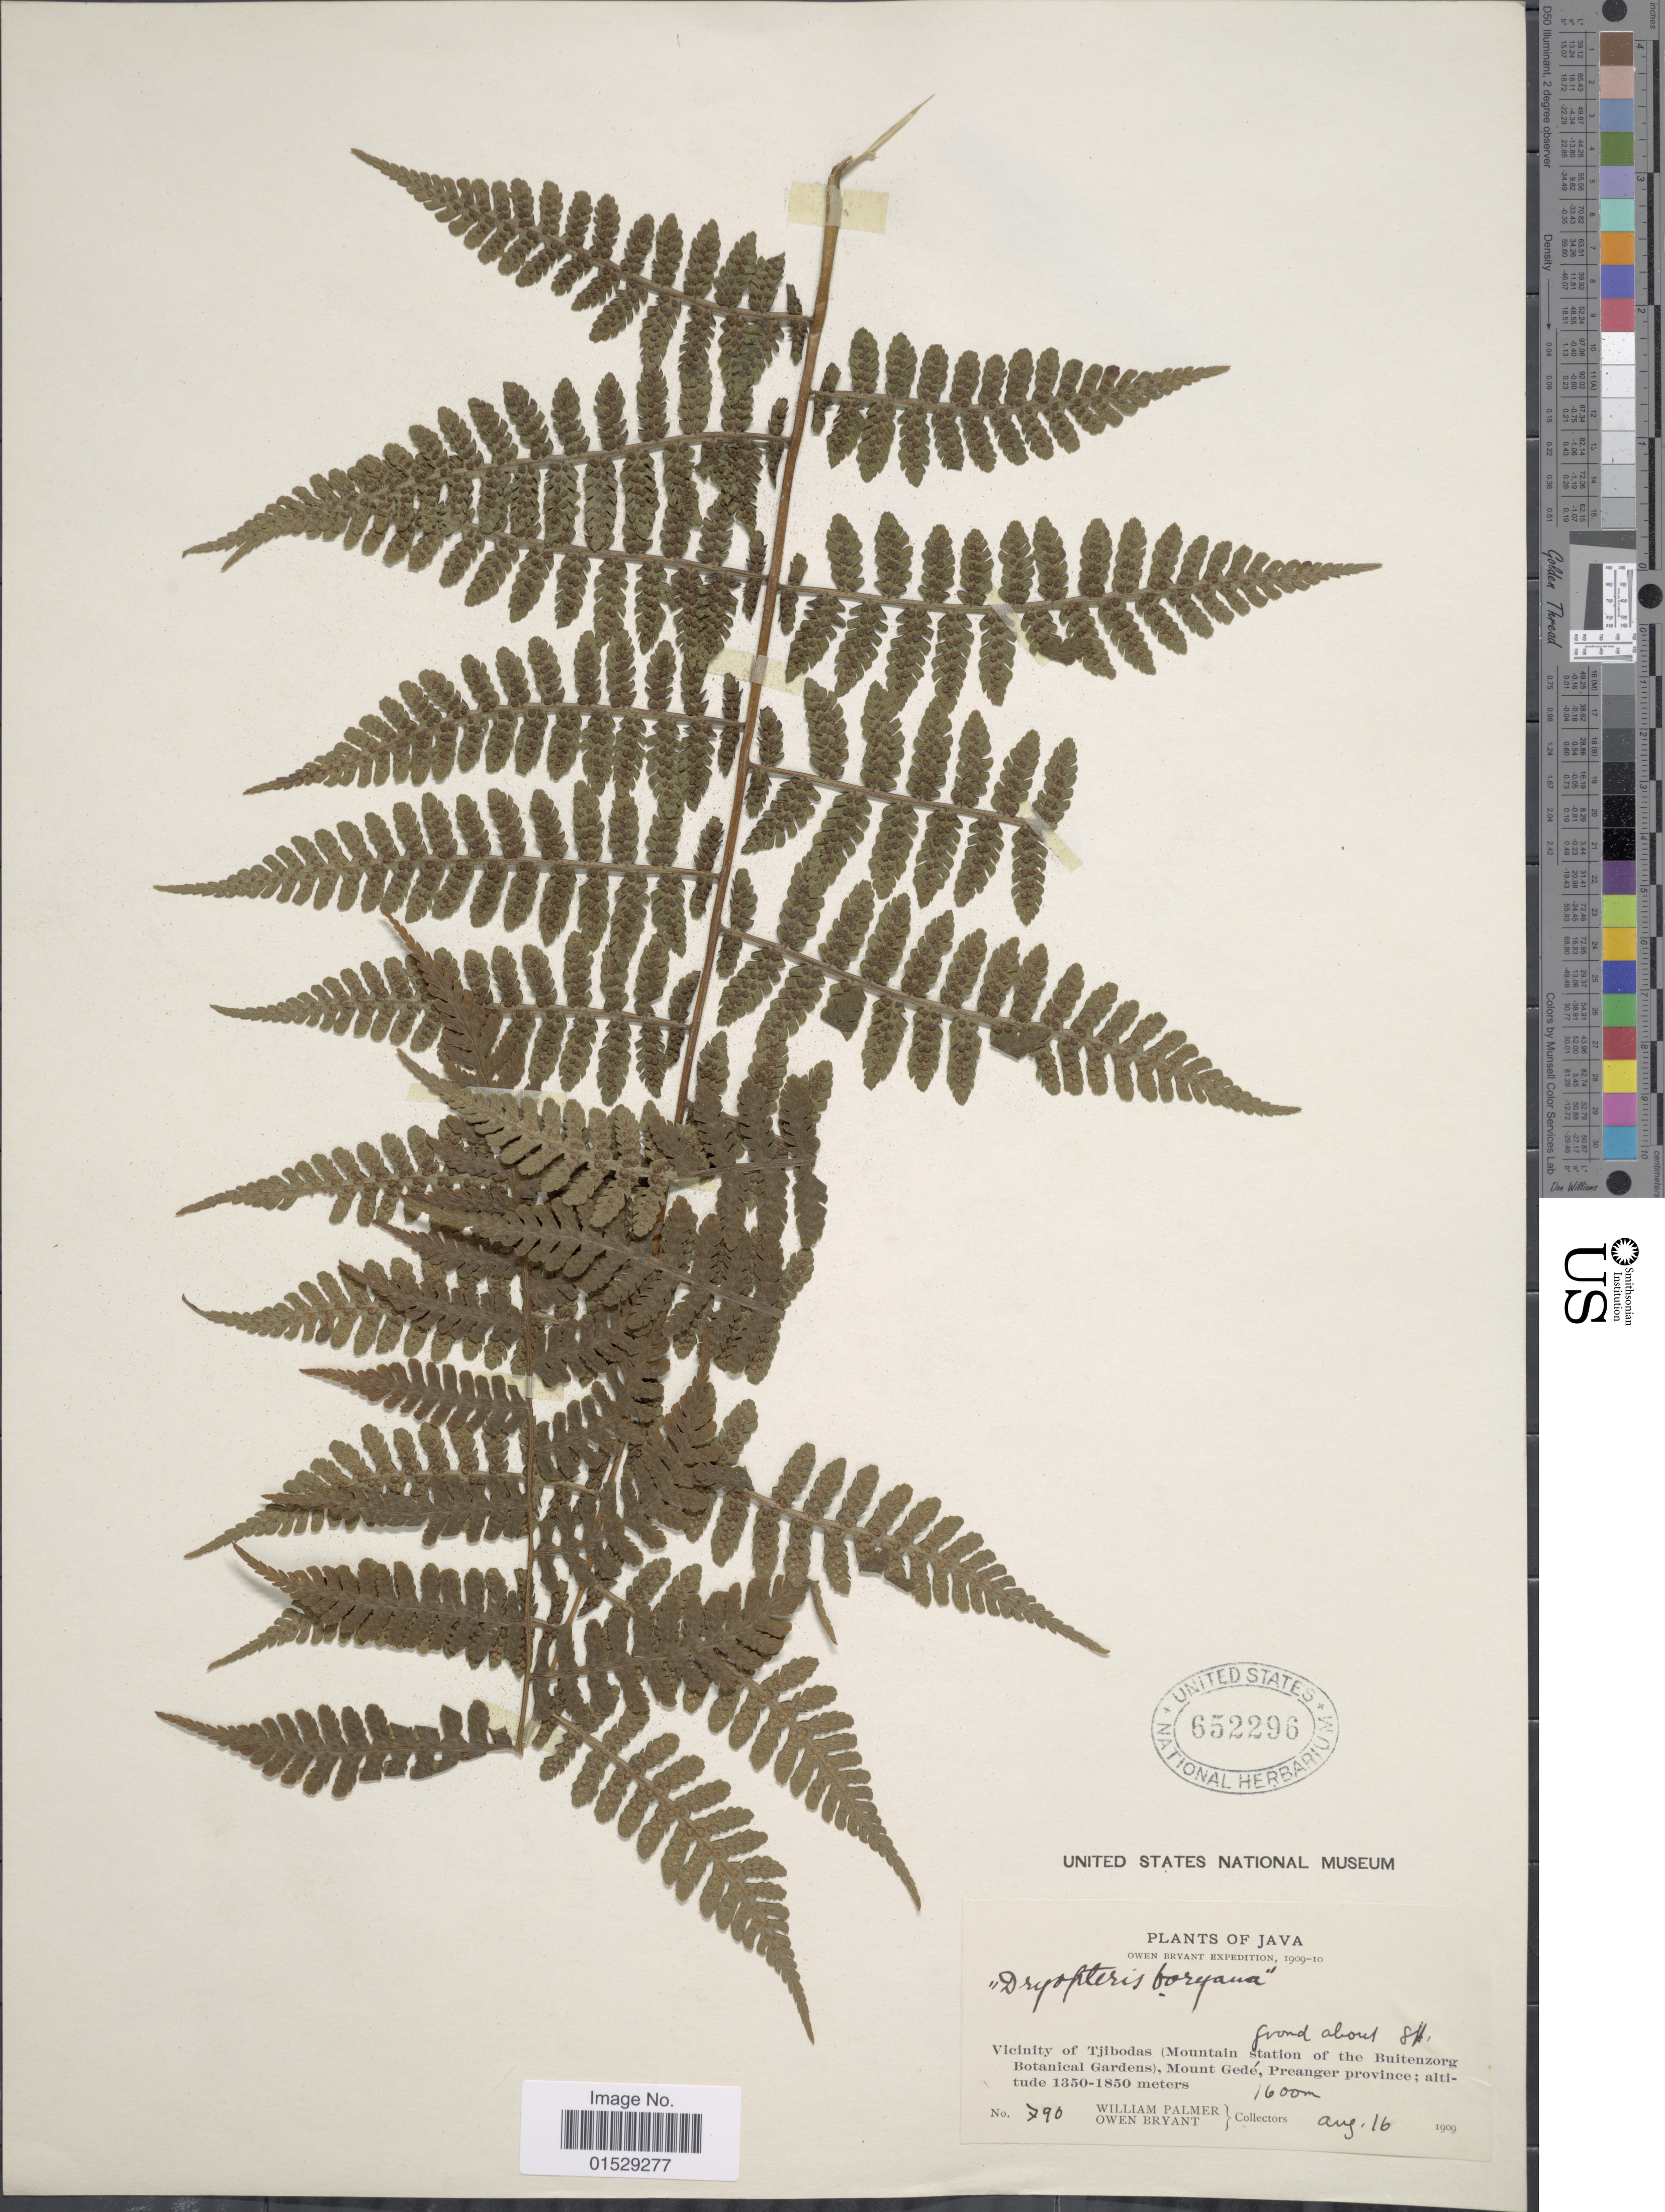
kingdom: Plantae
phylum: Tracheophyta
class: Polypodiopsida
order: Polypodiales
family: Athyriaceae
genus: Deparia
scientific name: Deparia boryana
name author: (Willd.) M. Kato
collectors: W. Palmer & O. Bryant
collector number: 790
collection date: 1909-08-16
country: Indonesia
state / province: Java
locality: Vicinity of Tjiboad (Mountain station of the Buitenzorg Botanical Gardens), Mount Gede, Preanger province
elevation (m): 1600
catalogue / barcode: US 652296